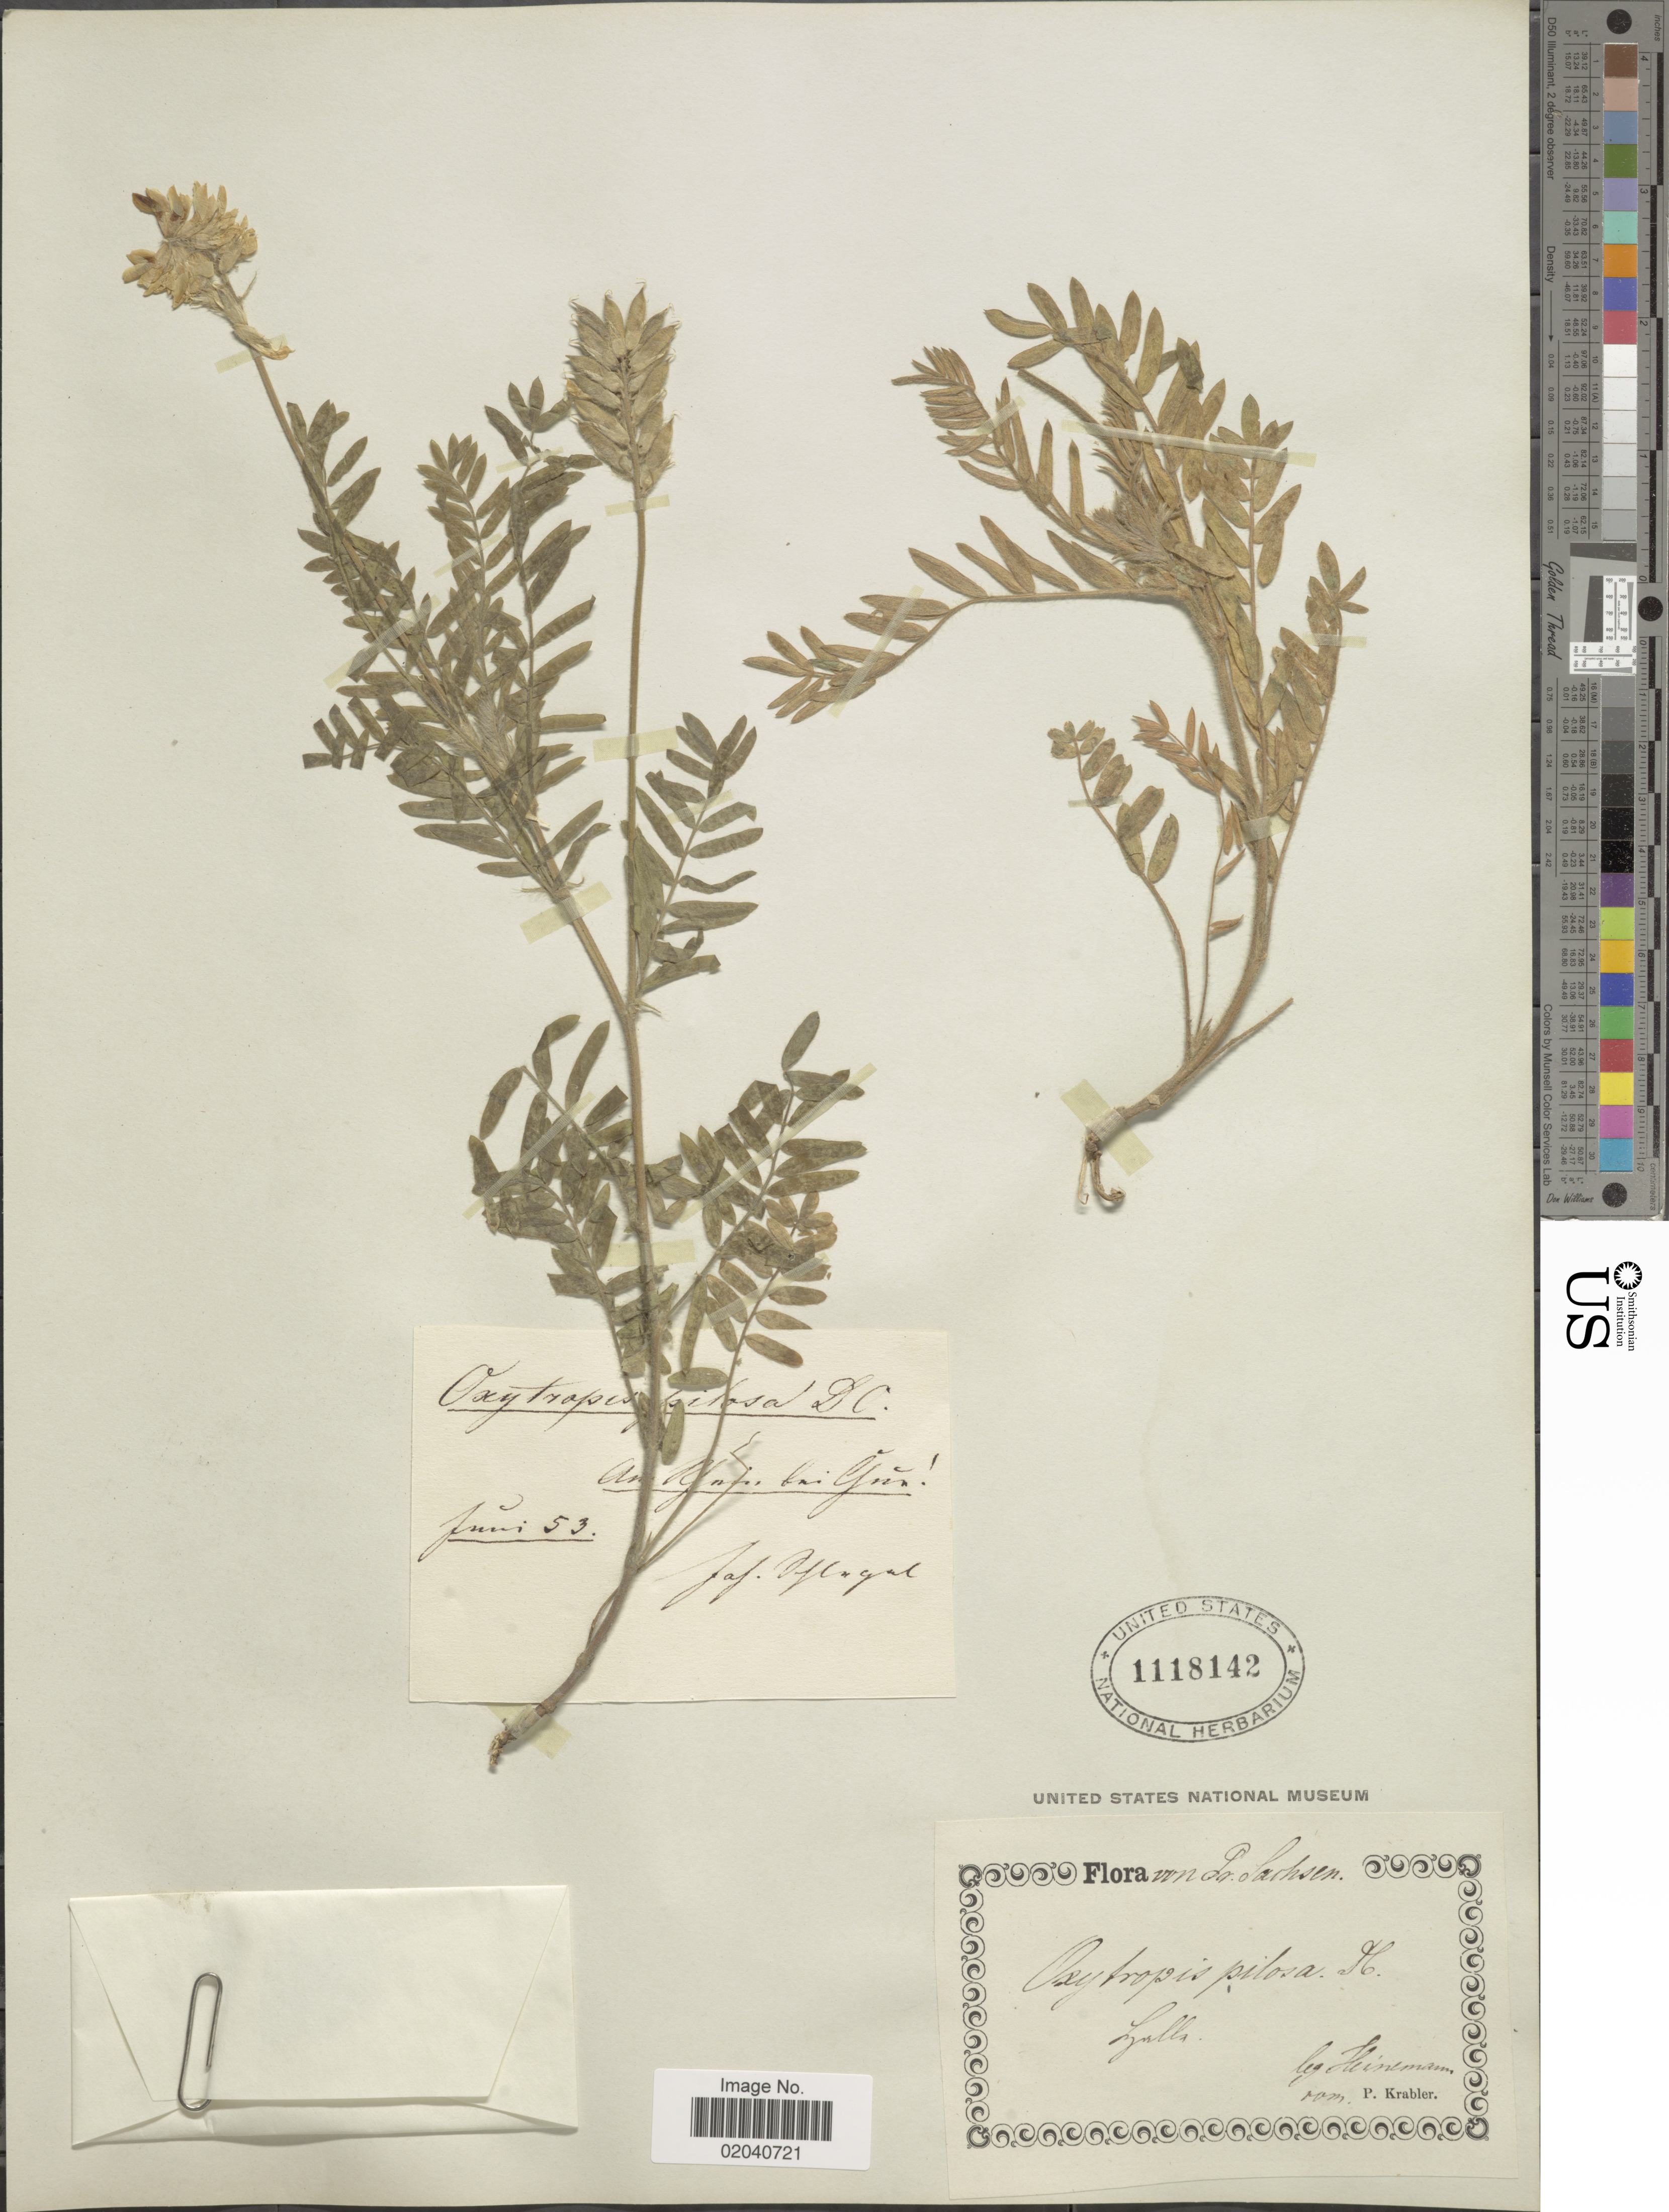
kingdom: Plantae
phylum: Tracheophyta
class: Magnoliopsida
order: Fabales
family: Fabaceae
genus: Oxytropis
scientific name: Oxytropis pilosa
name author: (L.) DC.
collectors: Heinemann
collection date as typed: Transcribed d/m/y: /6/53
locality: Wn Pr o Lachsen, An [illegible text] bai Yun[interpreted]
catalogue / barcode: US 1118142